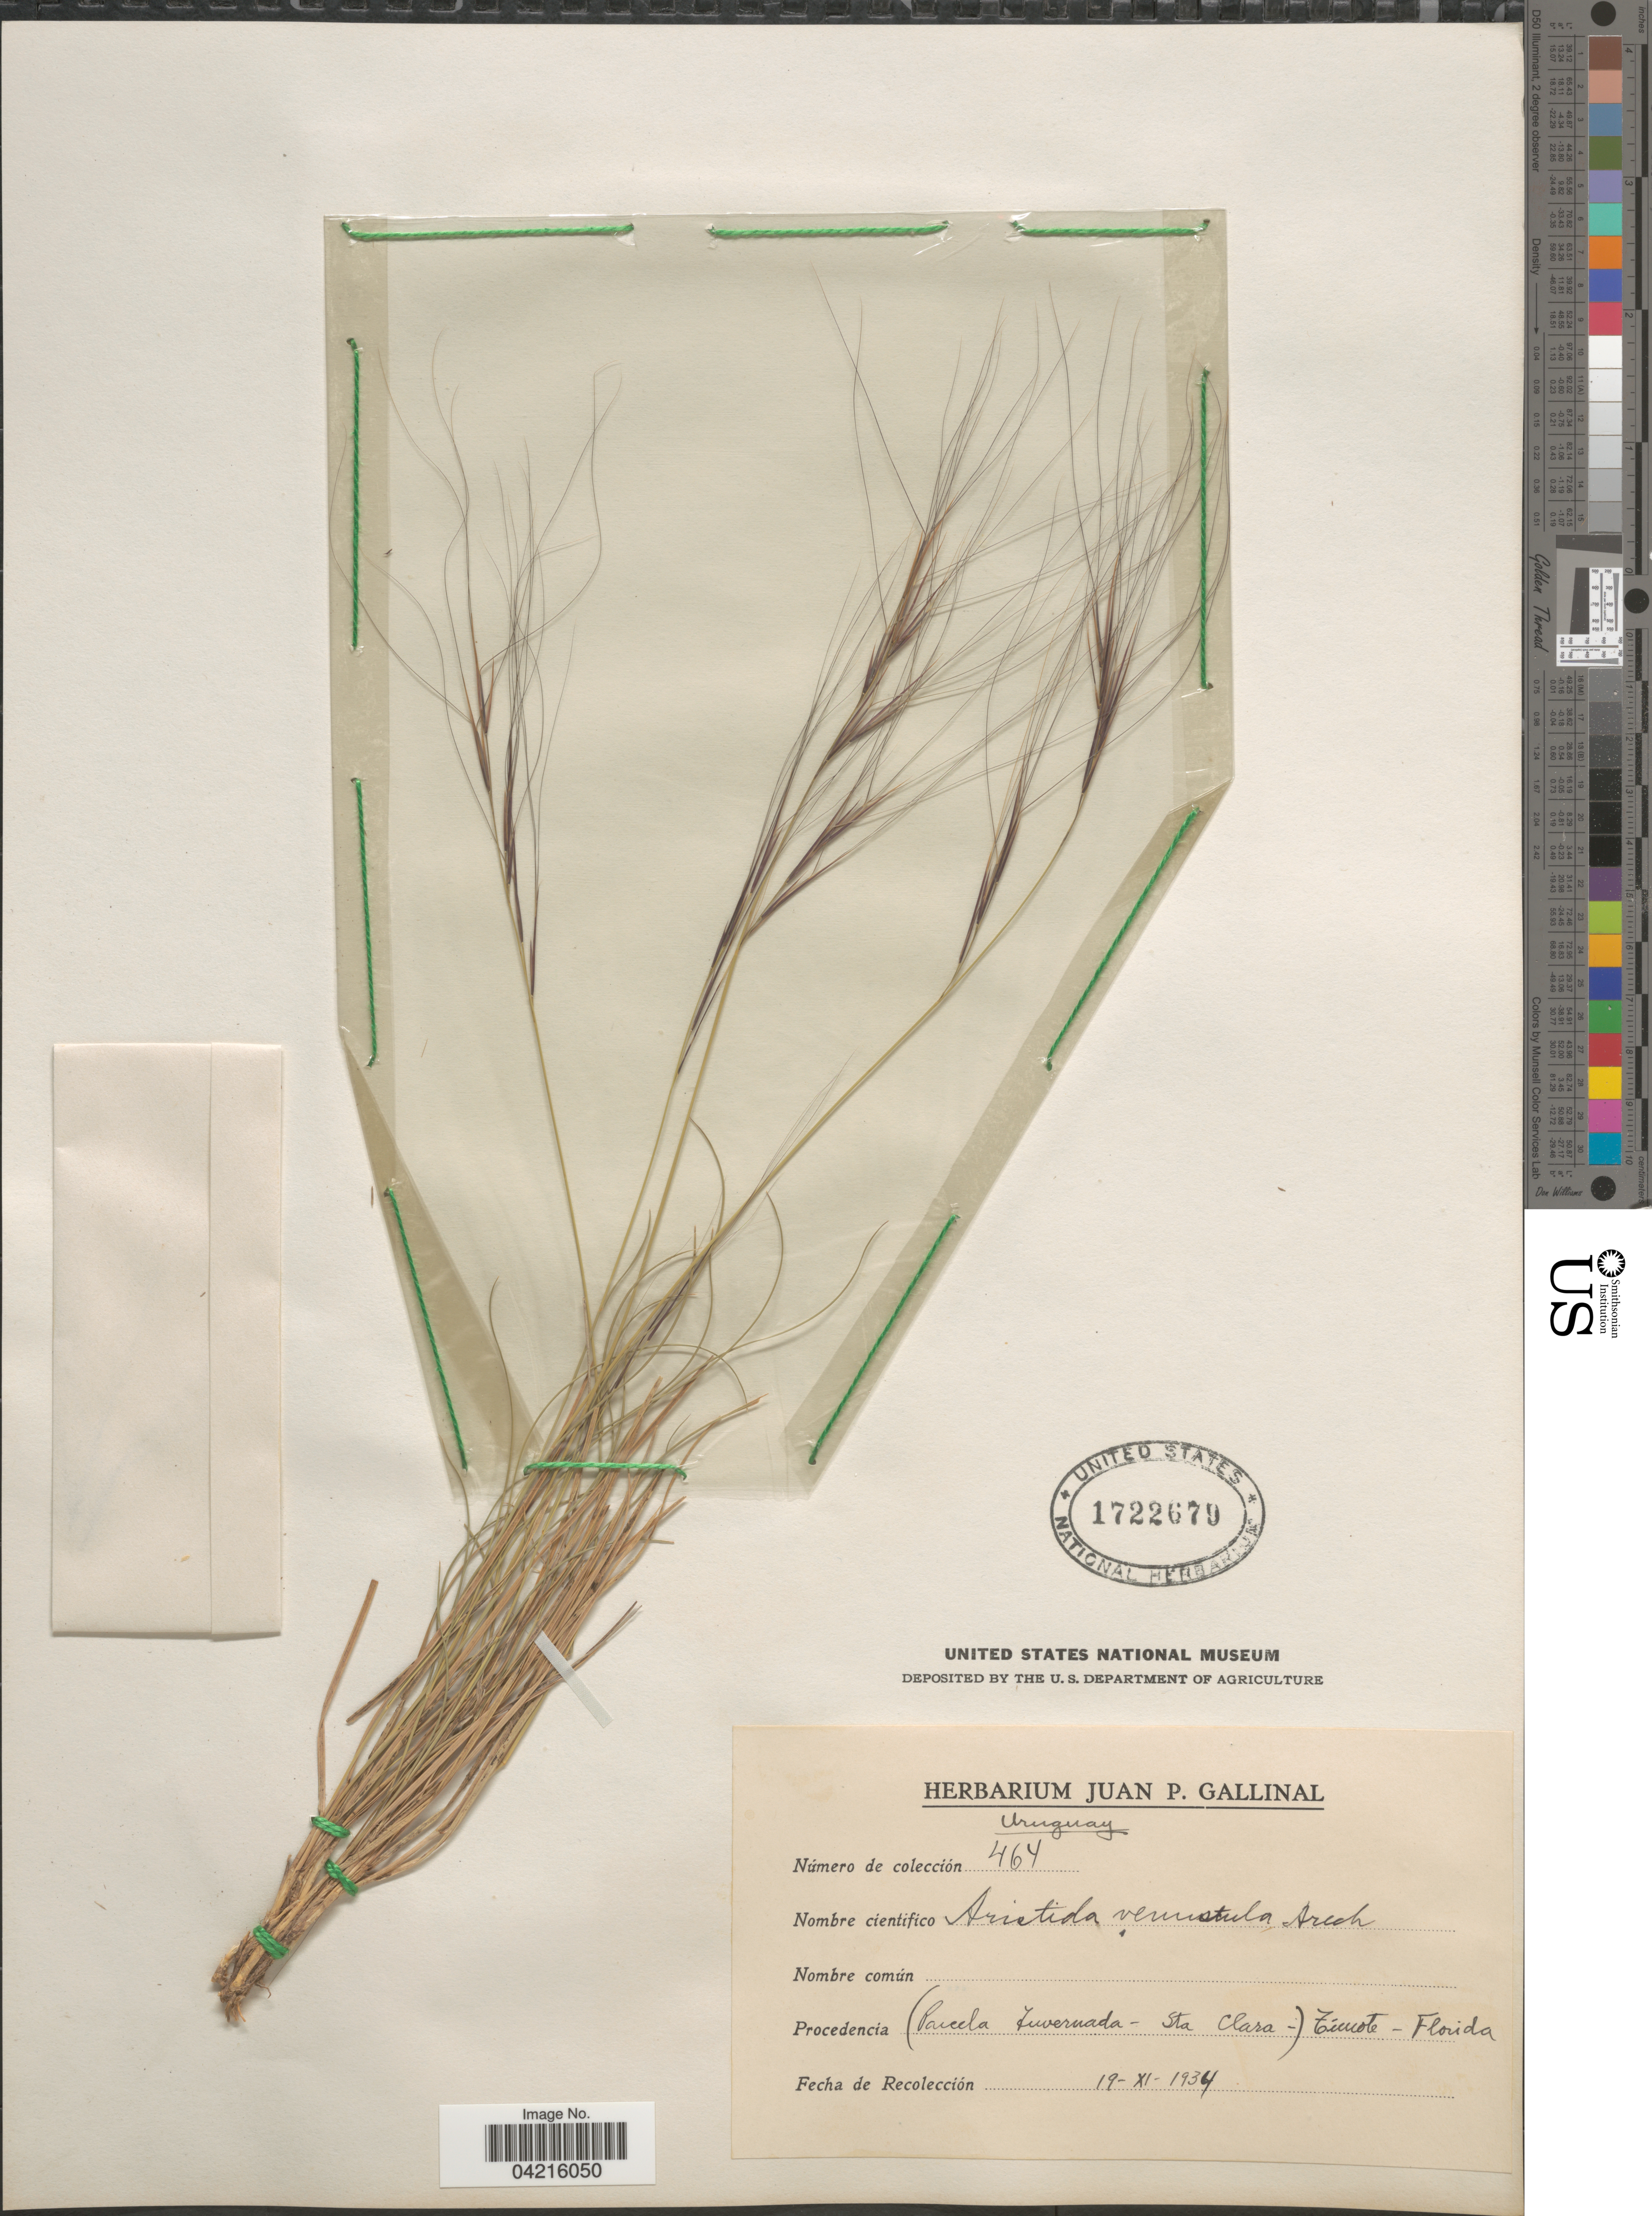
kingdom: Plantae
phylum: Tracheophyta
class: Liliopsida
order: Poales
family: Poaceae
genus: Aristida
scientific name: Aristida venesuelae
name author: Henr.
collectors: ex herb. Juan P. Gallinal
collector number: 464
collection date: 1934-11-19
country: Uruguay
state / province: Florida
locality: (Parcela Tuvernada - Sta Clara-) Tímote.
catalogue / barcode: US 1722679